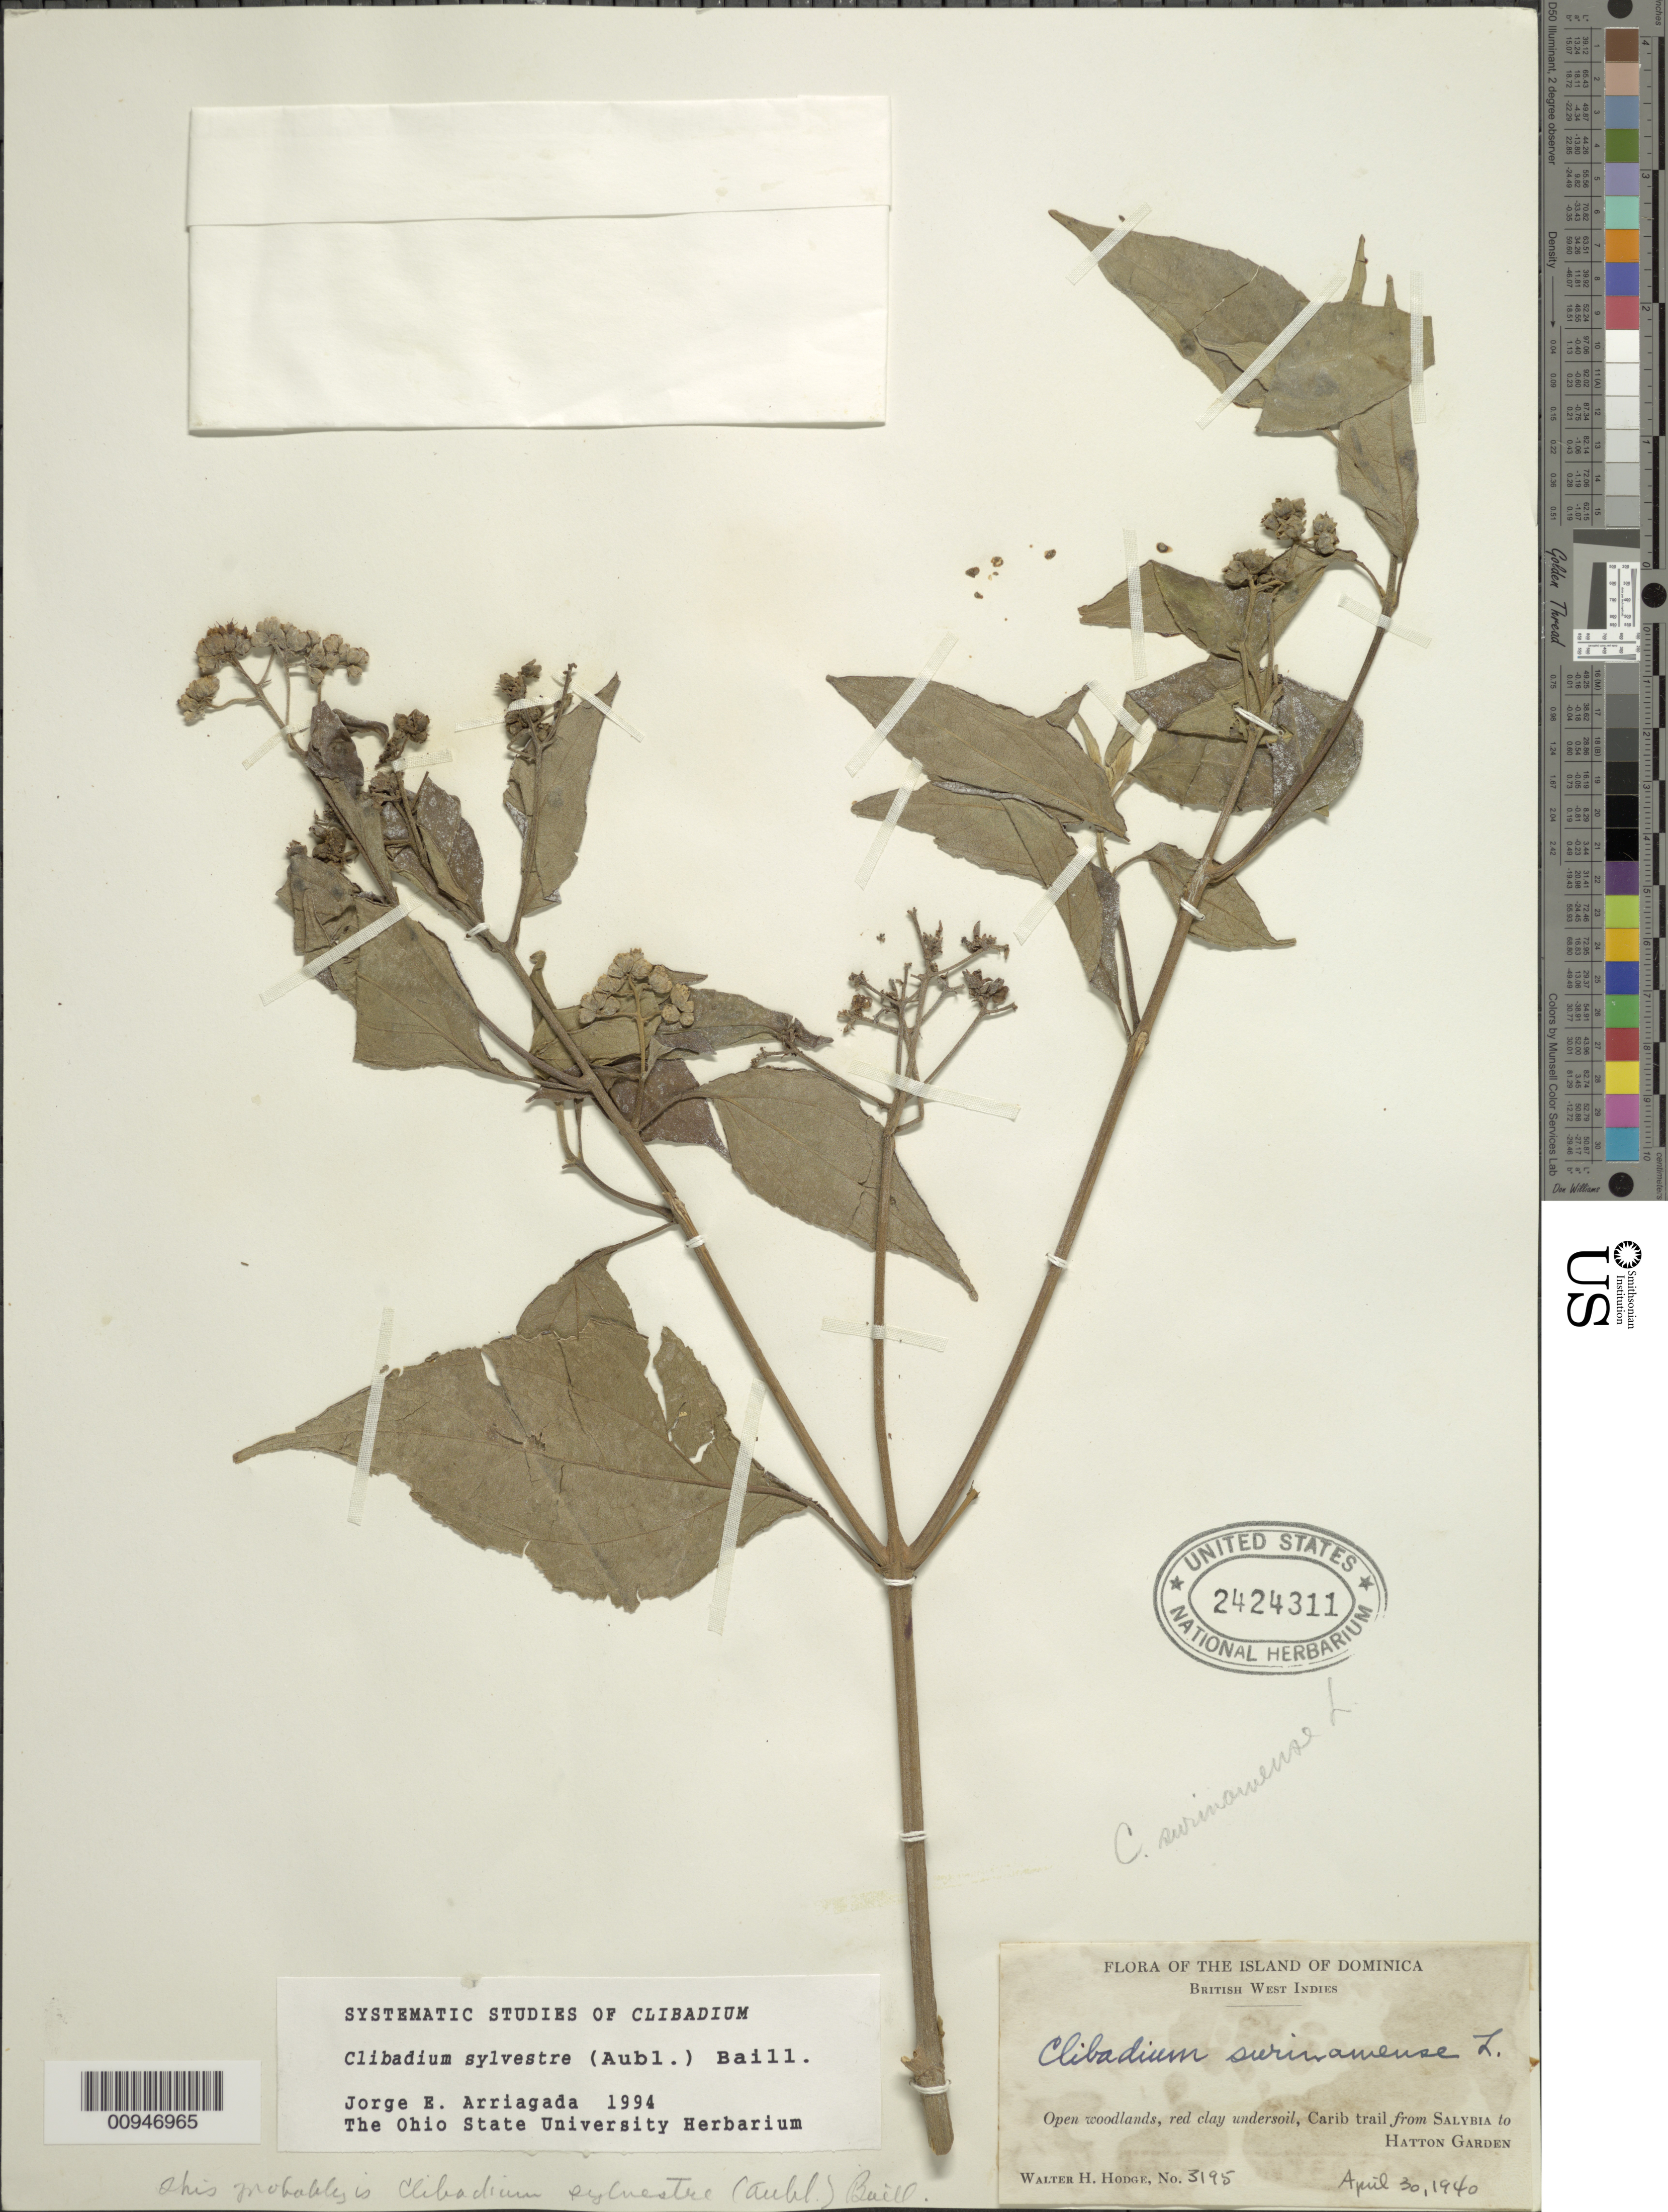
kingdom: Plantae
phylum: Tracheophyta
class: Magnoliopsida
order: Asterales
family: Asteraceae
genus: Clibadium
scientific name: Clibadium sylvestre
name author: (Aubl.) Baill.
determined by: Arriagada, J. E.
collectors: W. Hodge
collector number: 3195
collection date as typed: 30 Apr 1940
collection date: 1940-04-30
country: Dominica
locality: Carib trail from Salybia to Hatton Garden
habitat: Open woodlands, red clay undersoil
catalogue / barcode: US 2424311